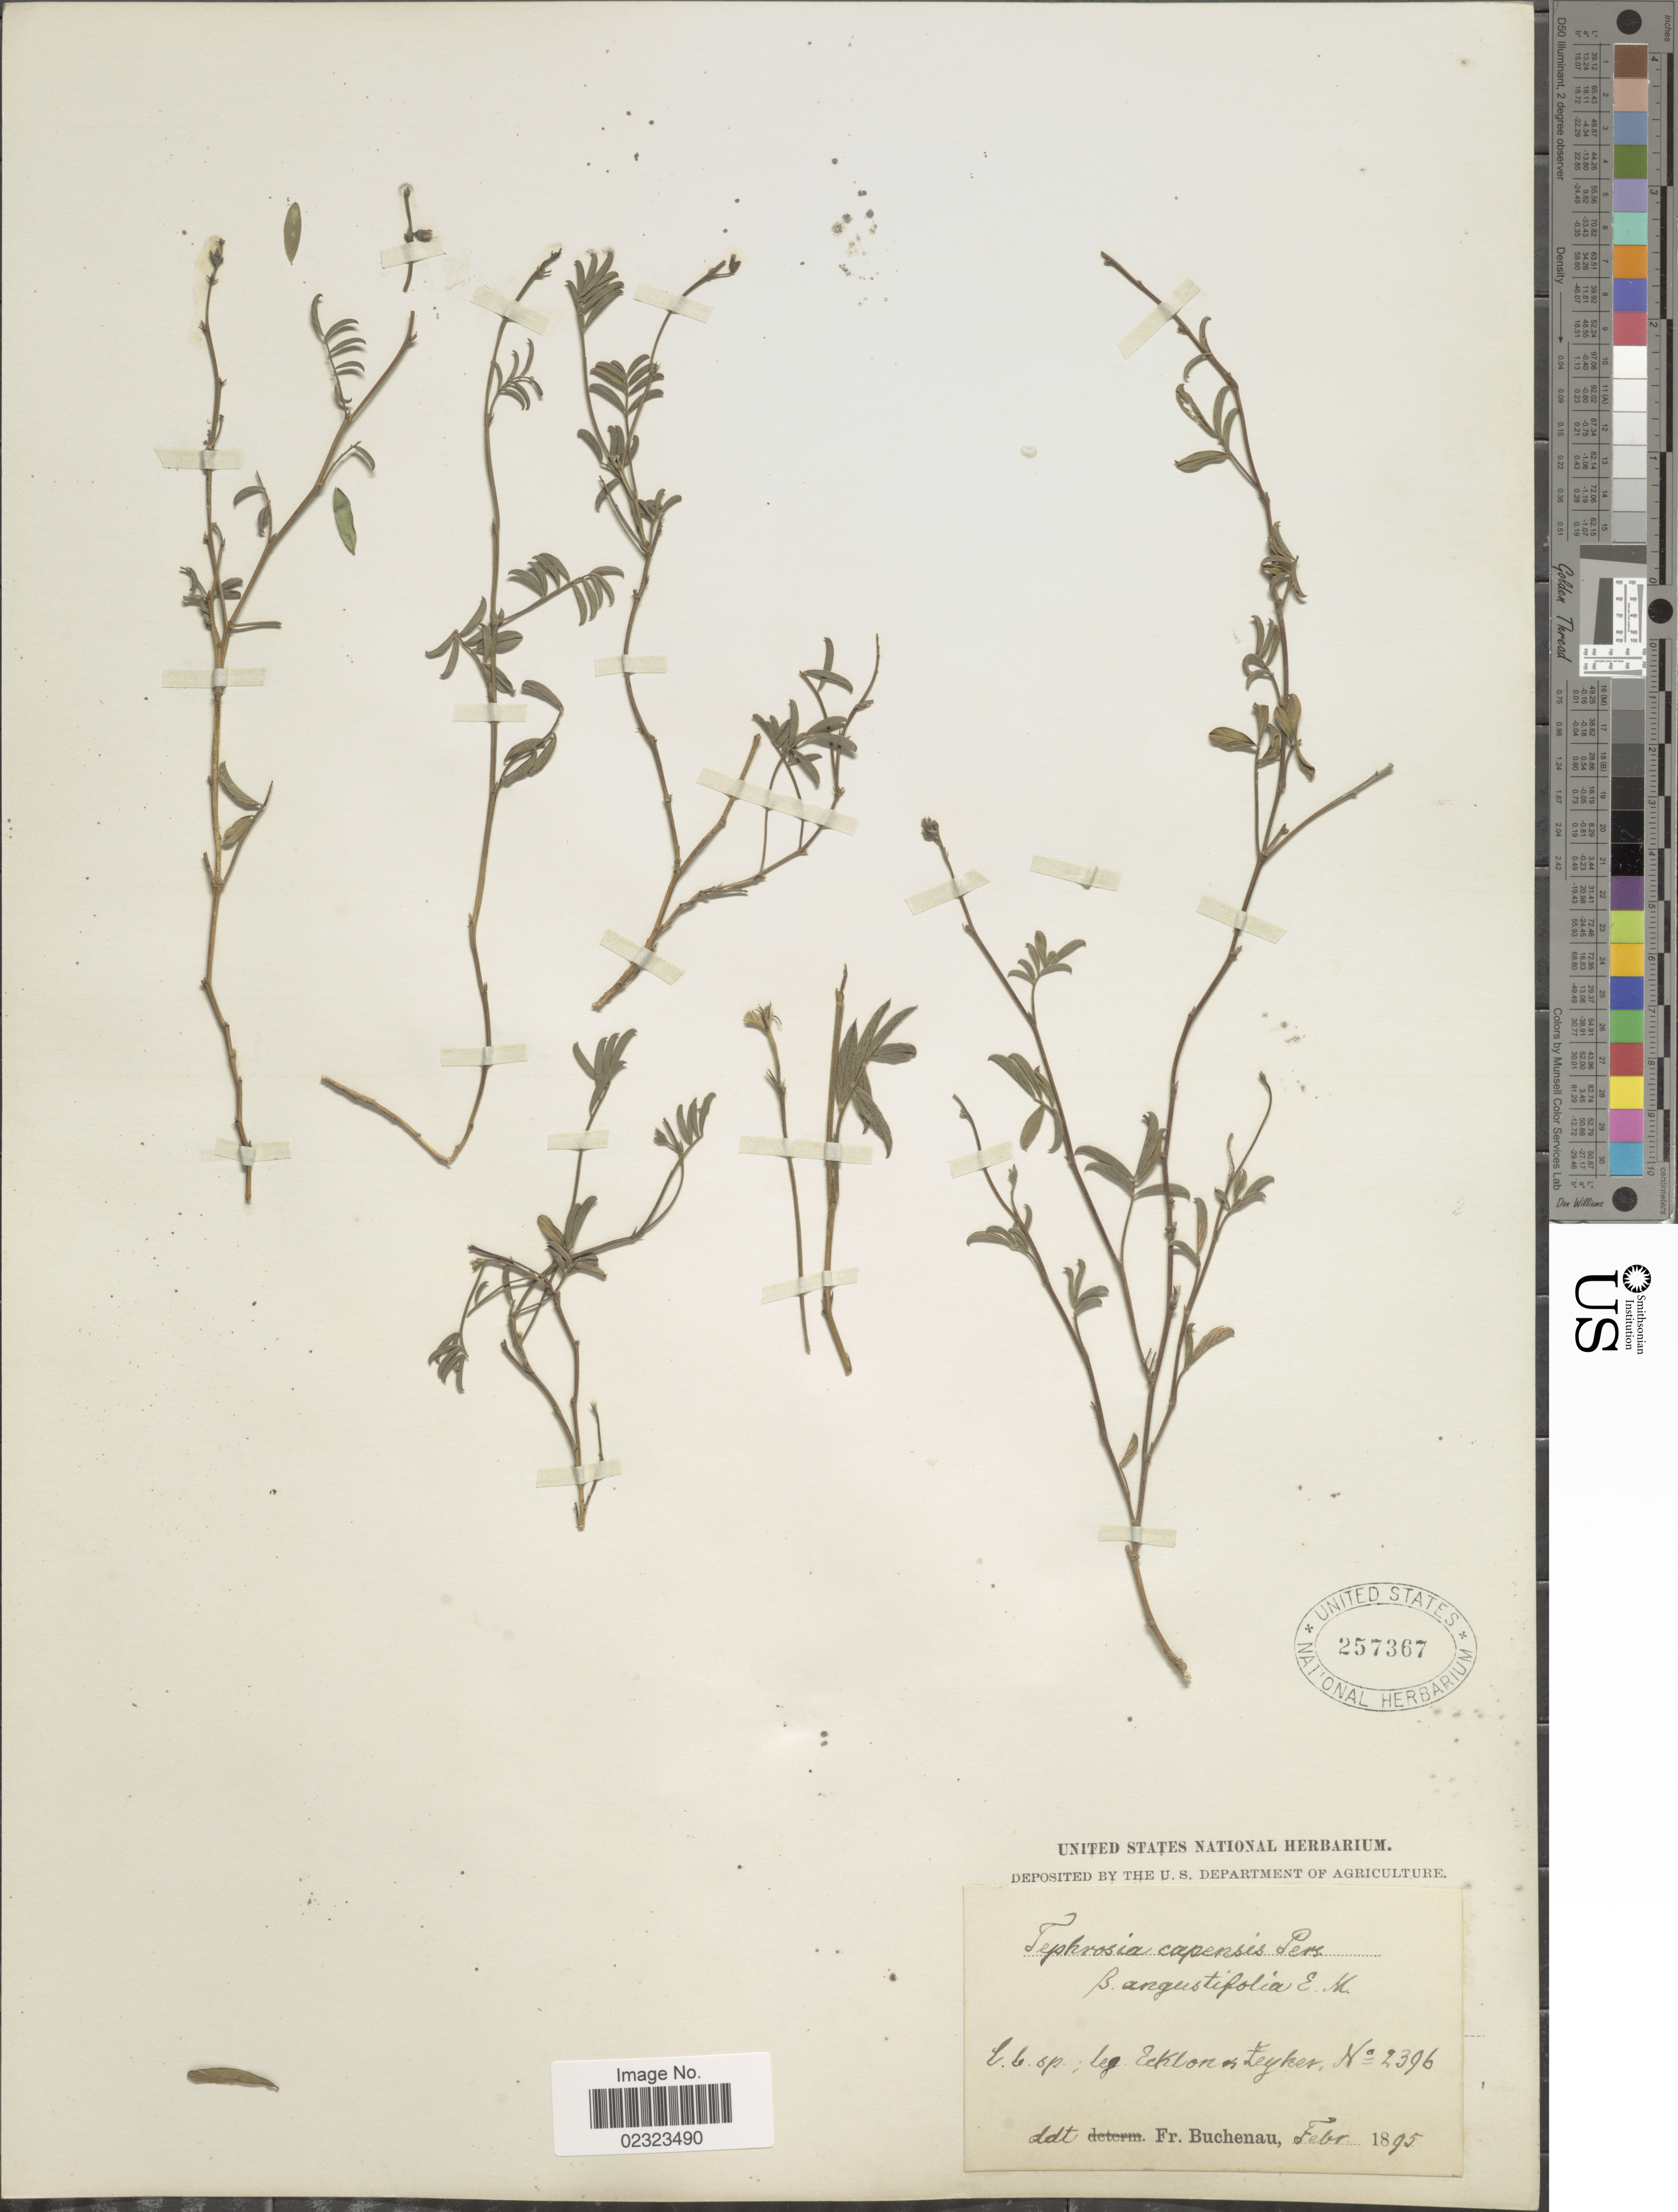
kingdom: Plantae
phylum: Tracheophyta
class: Magnoliopsida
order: Fabales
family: Fabaceae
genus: Tephrosia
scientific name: Tephrosia capensis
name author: (Jacq.) Pers.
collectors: -. Ecklon & -. Zeyher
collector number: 2396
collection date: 1895-02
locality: L.b.sp. [unsure placement]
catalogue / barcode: US 257367